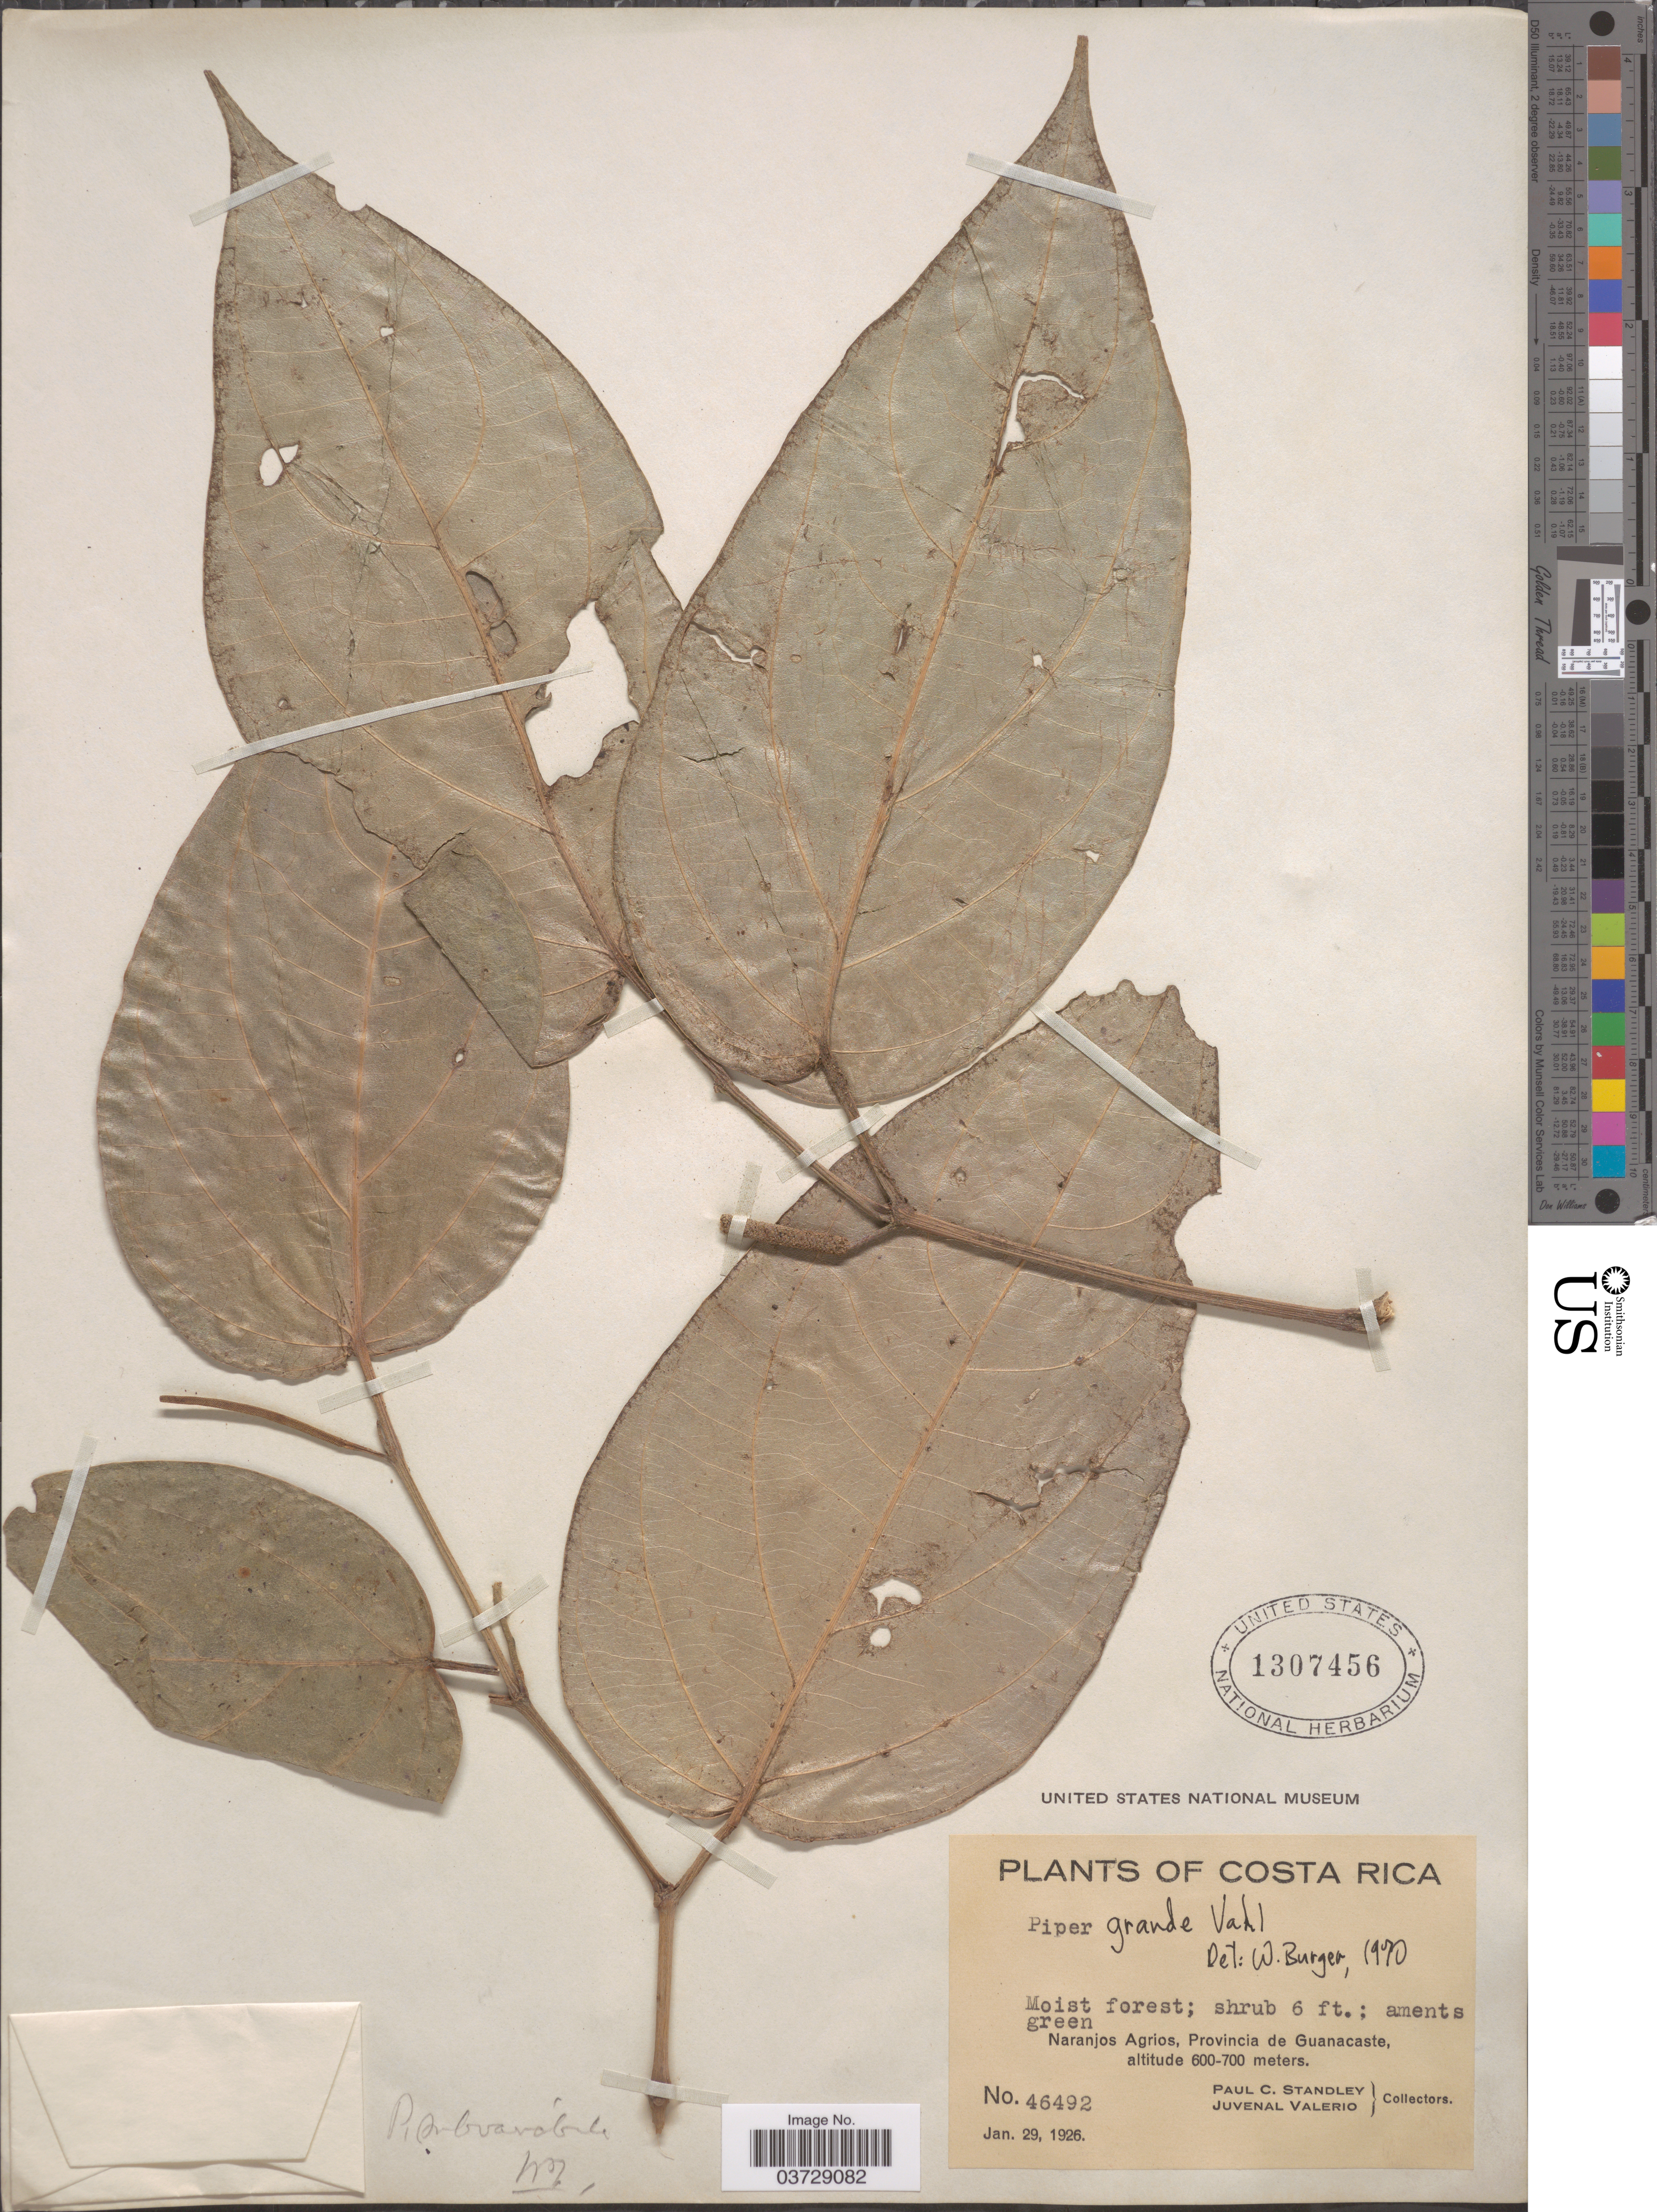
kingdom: Plantae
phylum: Tracheophyta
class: Magnoliopsida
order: Piperales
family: Piperaceae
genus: Piper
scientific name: Piper grande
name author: Vahl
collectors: P. C. Standley & J. Valerio R.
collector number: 46492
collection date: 1926-01-29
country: Costa Rica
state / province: Guanacaste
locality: Naranjos Agrios.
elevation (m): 600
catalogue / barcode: US 1307456